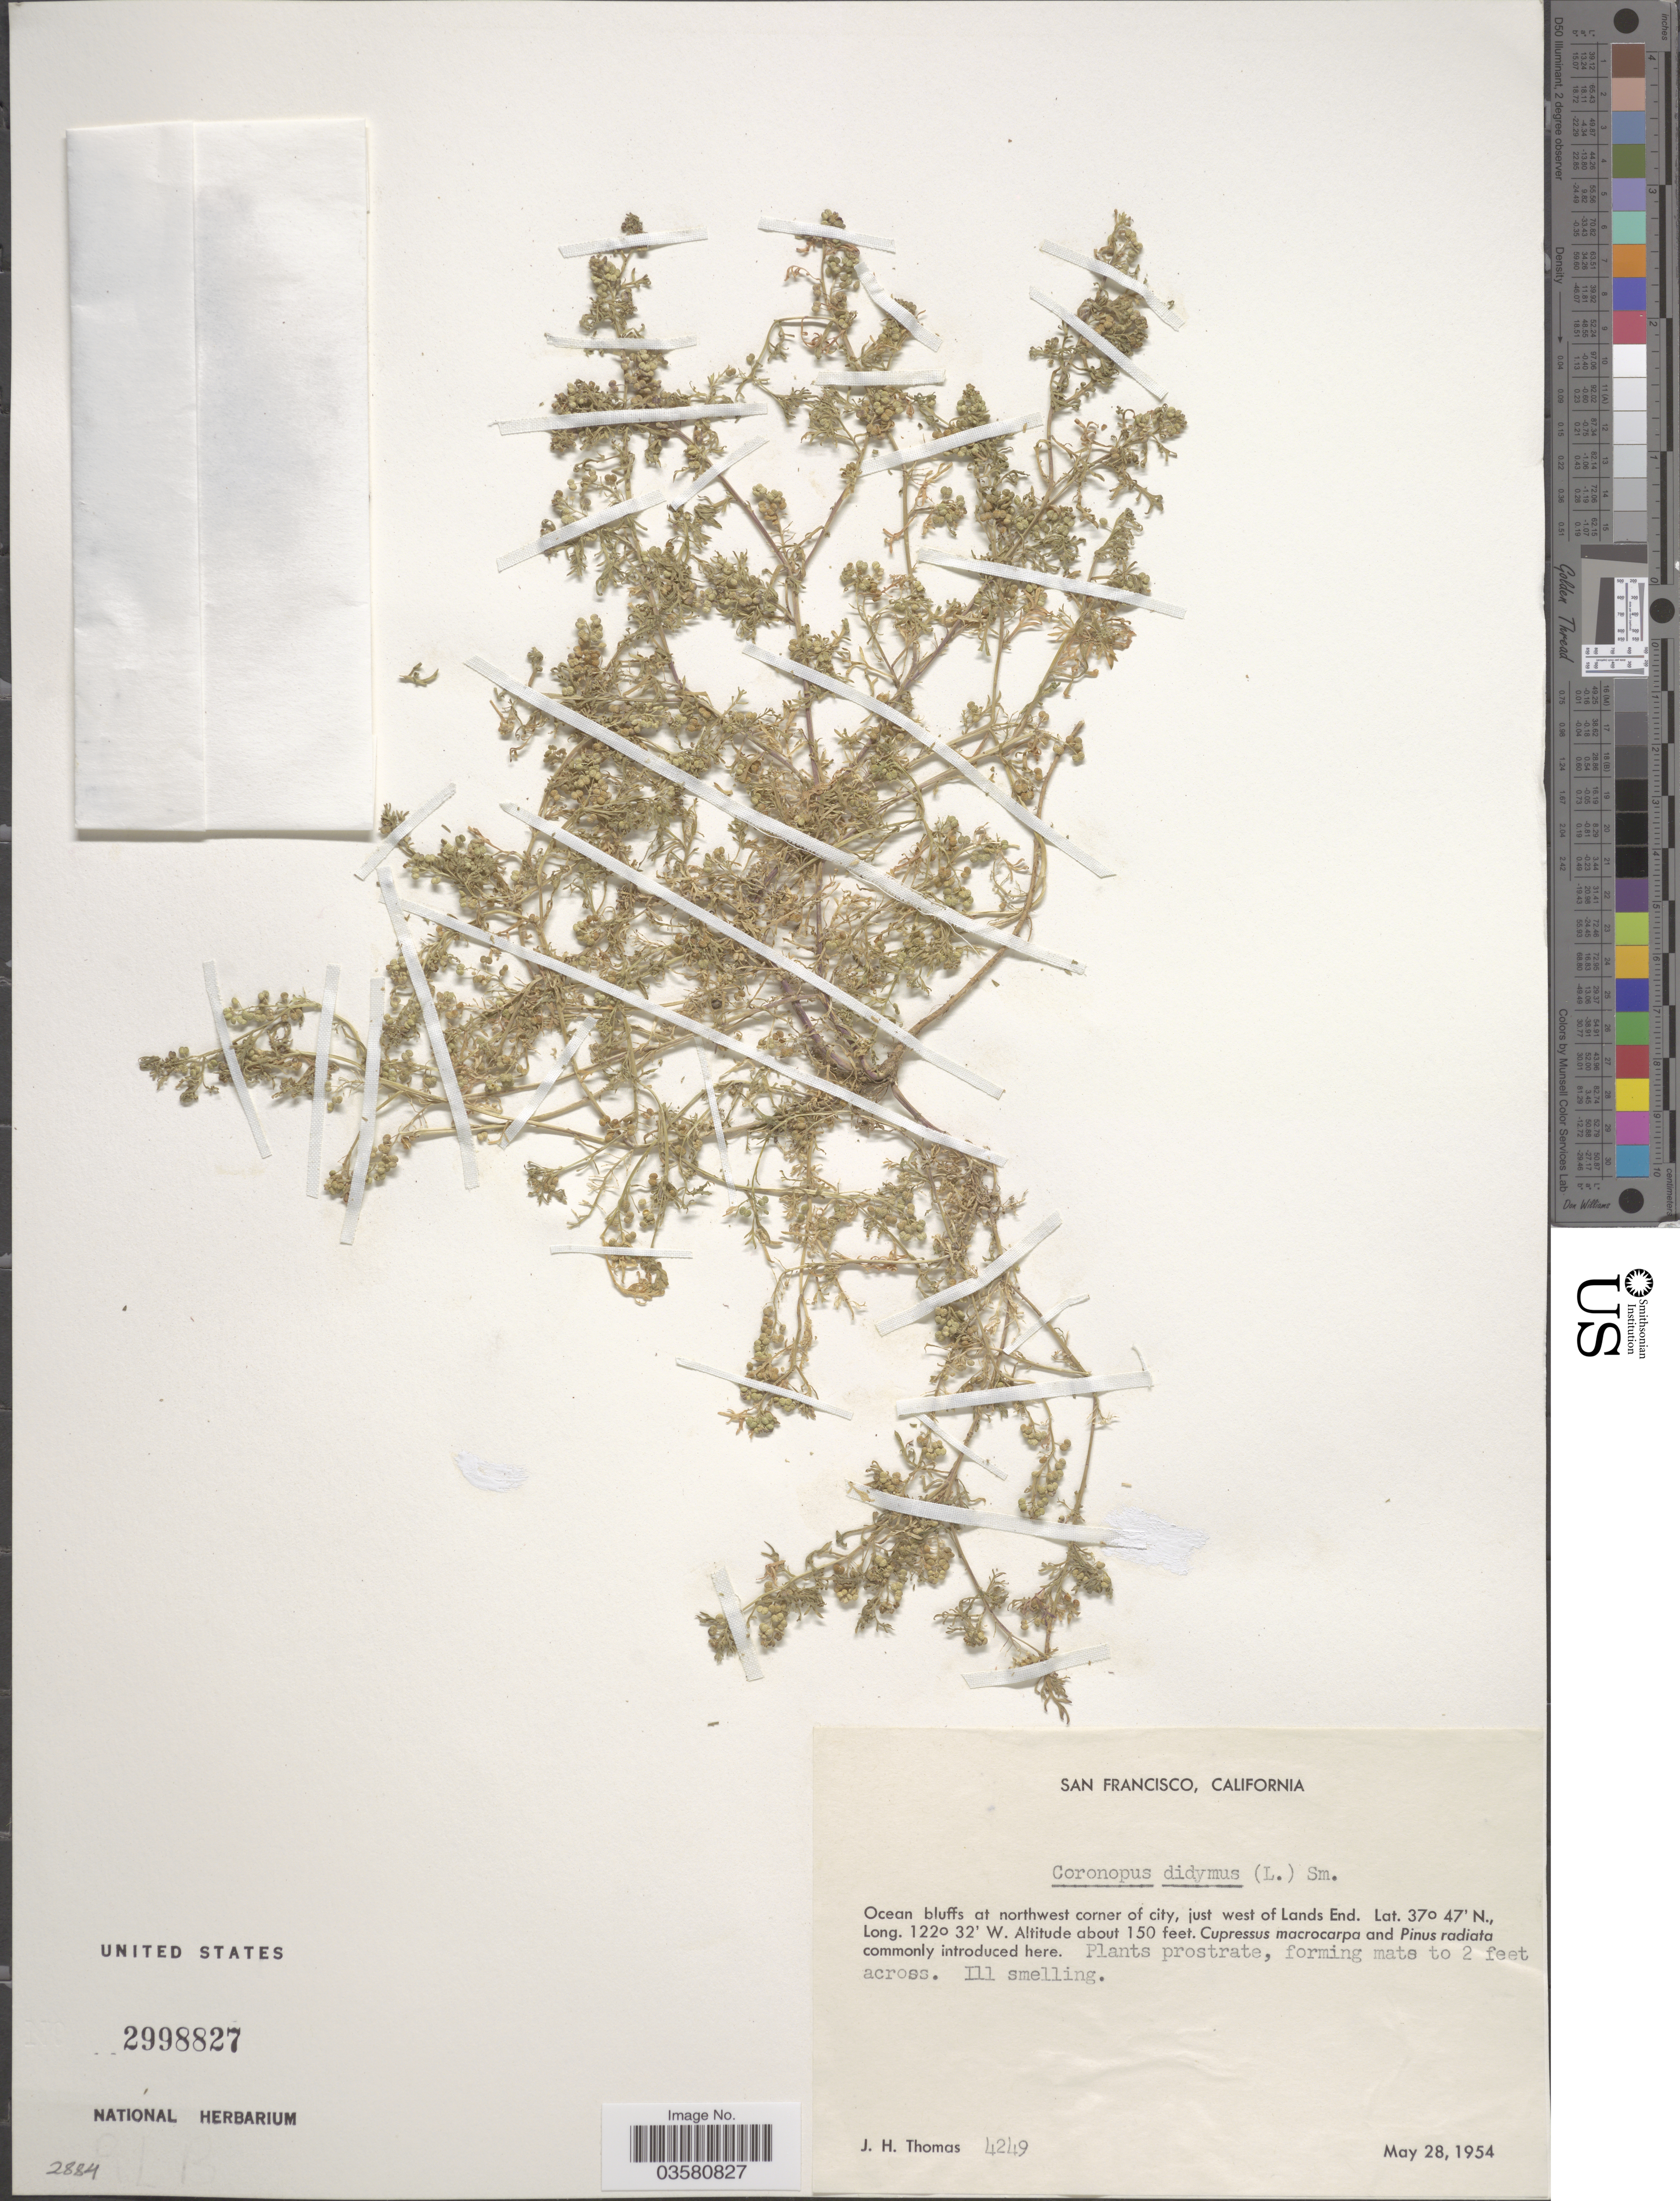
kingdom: Plantae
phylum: Tracheophyta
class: Magnoliopsida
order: Brassicales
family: Brassicaceae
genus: Lepidium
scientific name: Lepidium didymum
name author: L.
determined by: Strong, M. T., (US), Smithsonian Institution - National Museum of Natural History (UNITED STATES)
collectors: J. H. Thomas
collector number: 4249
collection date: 1954-05-28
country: United States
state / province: California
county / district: San Francisco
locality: San Francisco. Ocean bluffs at northwest corner of city, just west of Lands End.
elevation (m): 46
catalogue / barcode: US 2998827